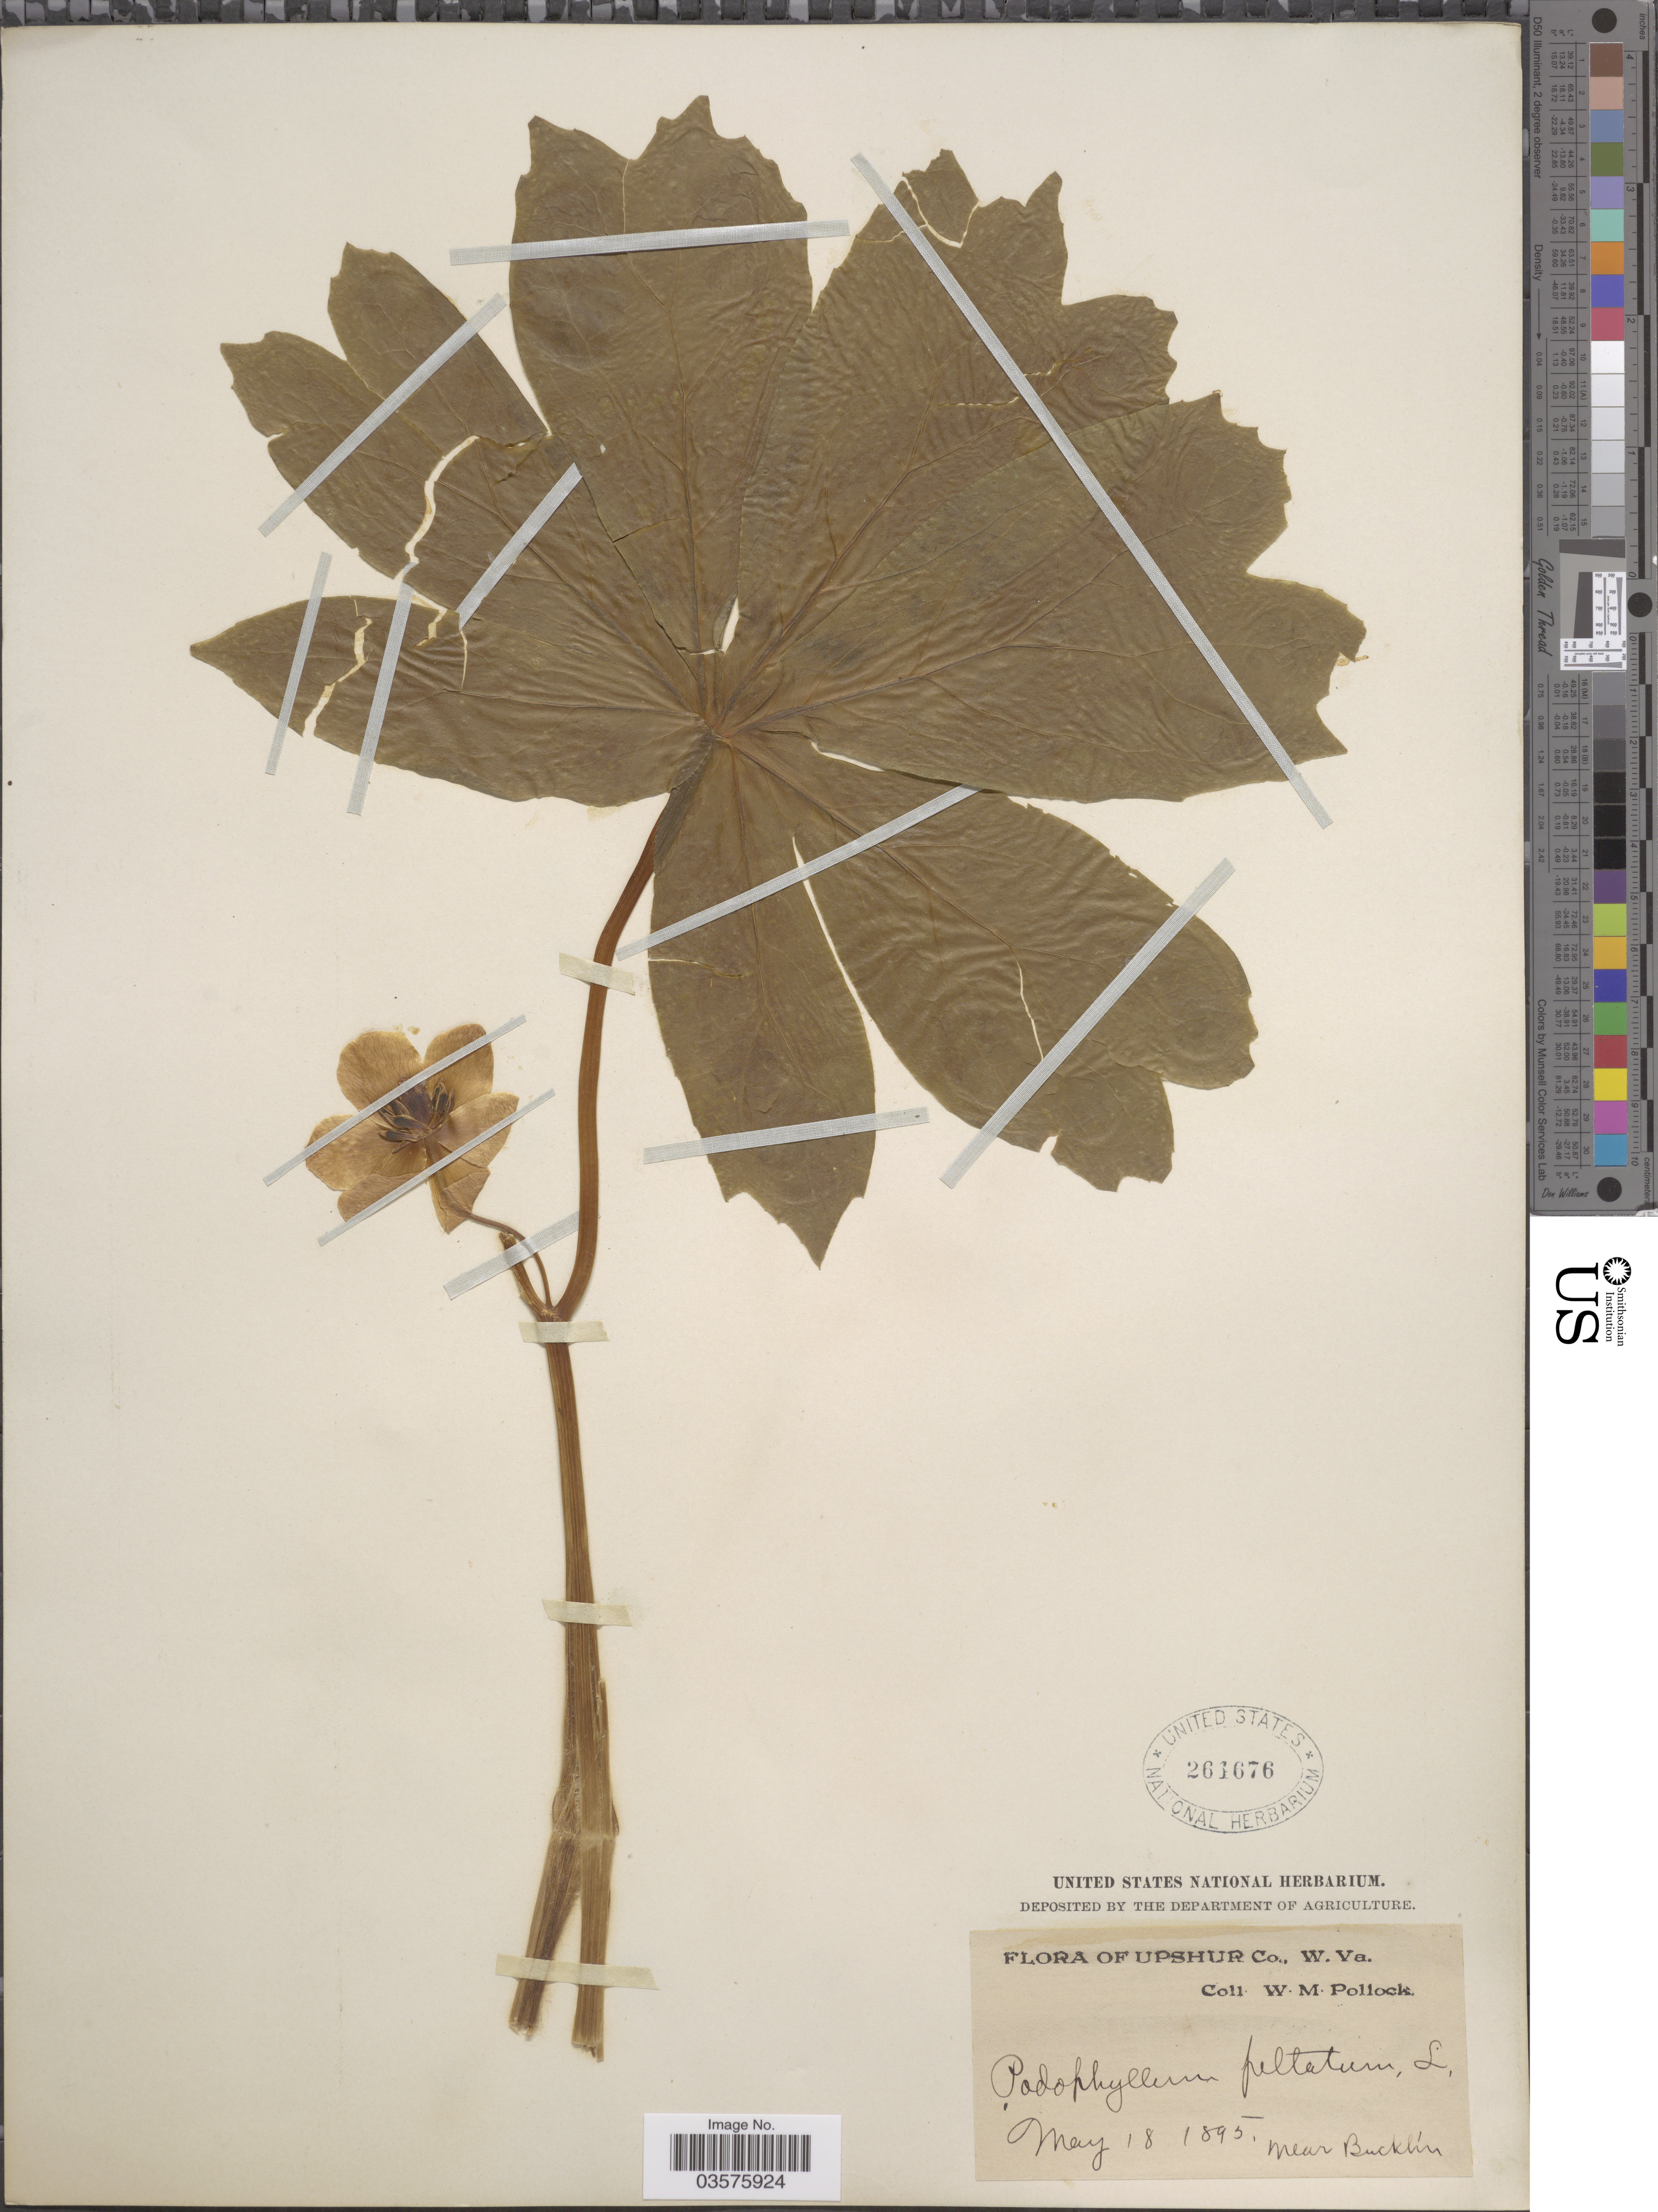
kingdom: Plantae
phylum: Tracheophyta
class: Magnoliopsida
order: Ranunculales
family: Berberidaceae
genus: Podophyllum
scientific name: Podophyllum peltatum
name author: L.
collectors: W. M. Pollock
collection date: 1895-05-18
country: United States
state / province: West Virginia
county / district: Upshur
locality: W. Va. Near Bucklin.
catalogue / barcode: US 261676